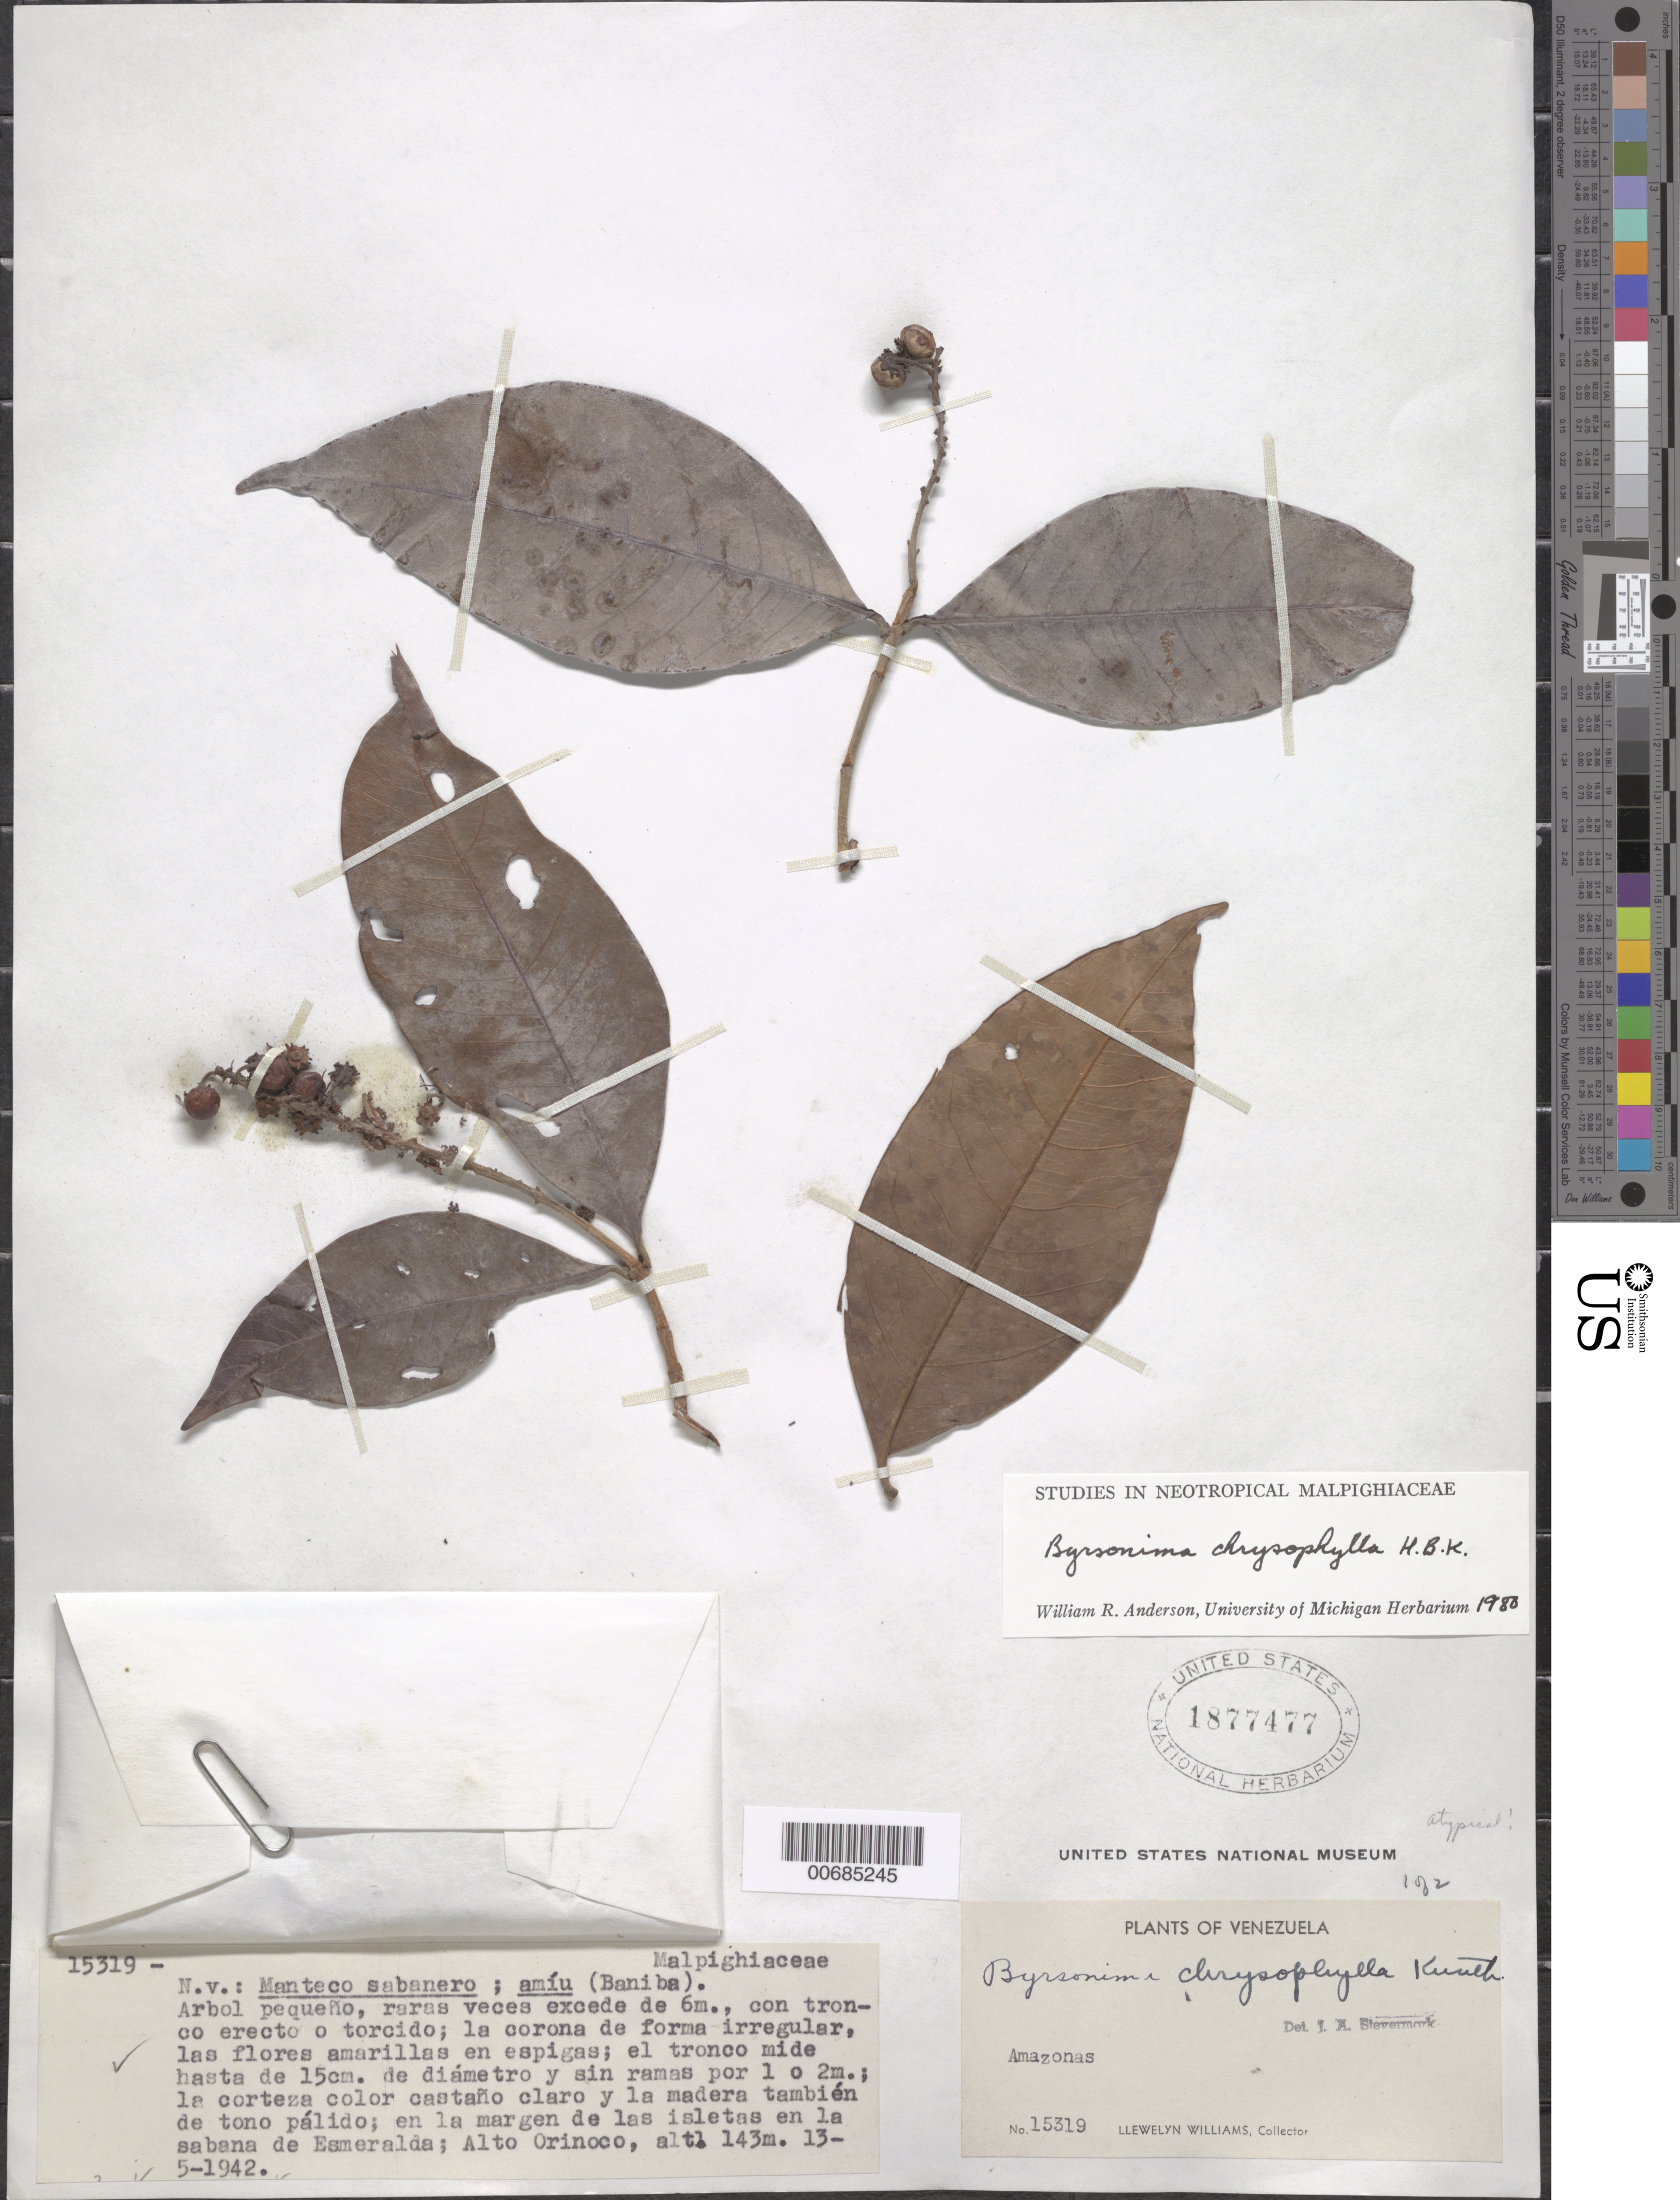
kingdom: Plantae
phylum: Tracheophyta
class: Magnoliopsida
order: Malpighiales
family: Malpighiaceae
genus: Byrsonima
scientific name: Byrsonima chrysophylla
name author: Kunth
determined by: Anderson, W. R., (MICH), University of Michigan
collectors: Ll. Williams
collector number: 15319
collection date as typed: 13-May-42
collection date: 1942-05-13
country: Venezuela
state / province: Amazonas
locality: Esmeralda savanna, Alto Orinoco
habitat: Margen de las isletas en la sabana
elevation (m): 143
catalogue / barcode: US 1877477